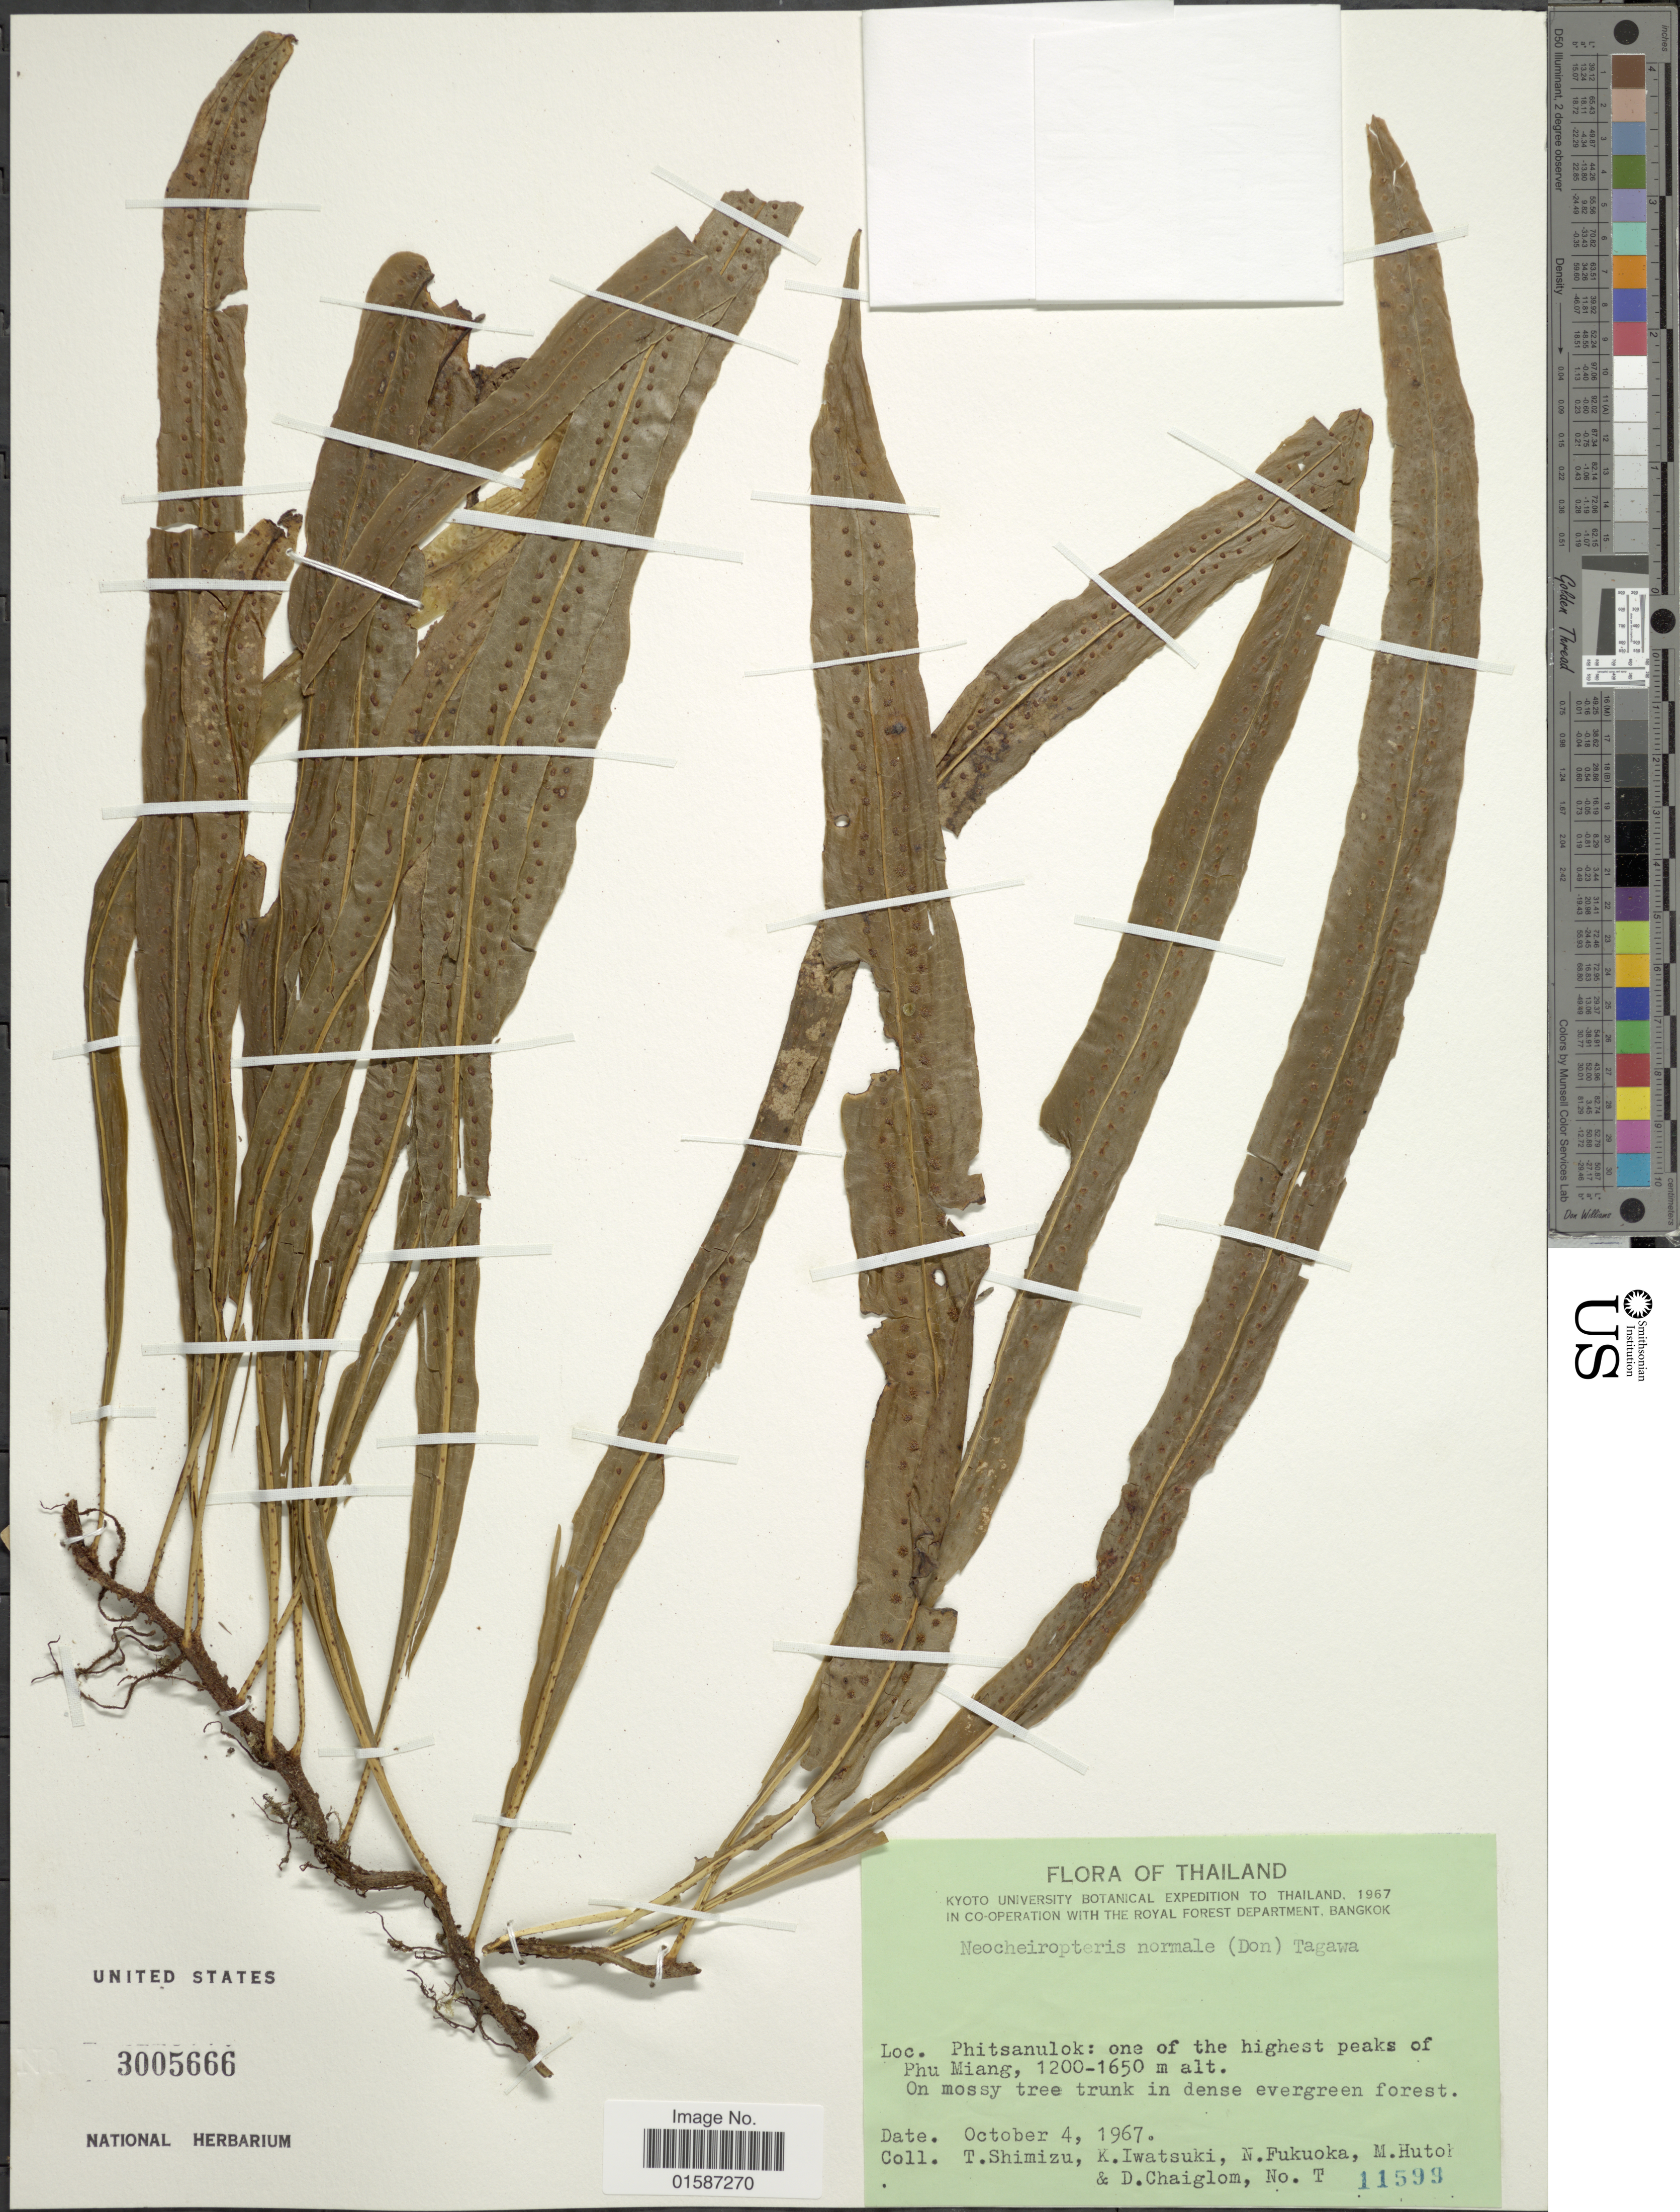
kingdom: Plantae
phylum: Tracheophyta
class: Polypodiopsida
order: Polypodiales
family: Polypodiaceae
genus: Tricholepidium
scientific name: Tricholepidium normale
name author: (D. Don) Ching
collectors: T. Shimizu, K. Iwatsuki, N. Fukuoka, M. Hutoh & D. Chaiglom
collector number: T11599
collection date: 1967-10-04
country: Thailand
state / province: Phitsanulok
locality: Phitsanlok: one of the highest peaks of Phu Miang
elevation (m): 1200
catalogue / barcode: US 3005666